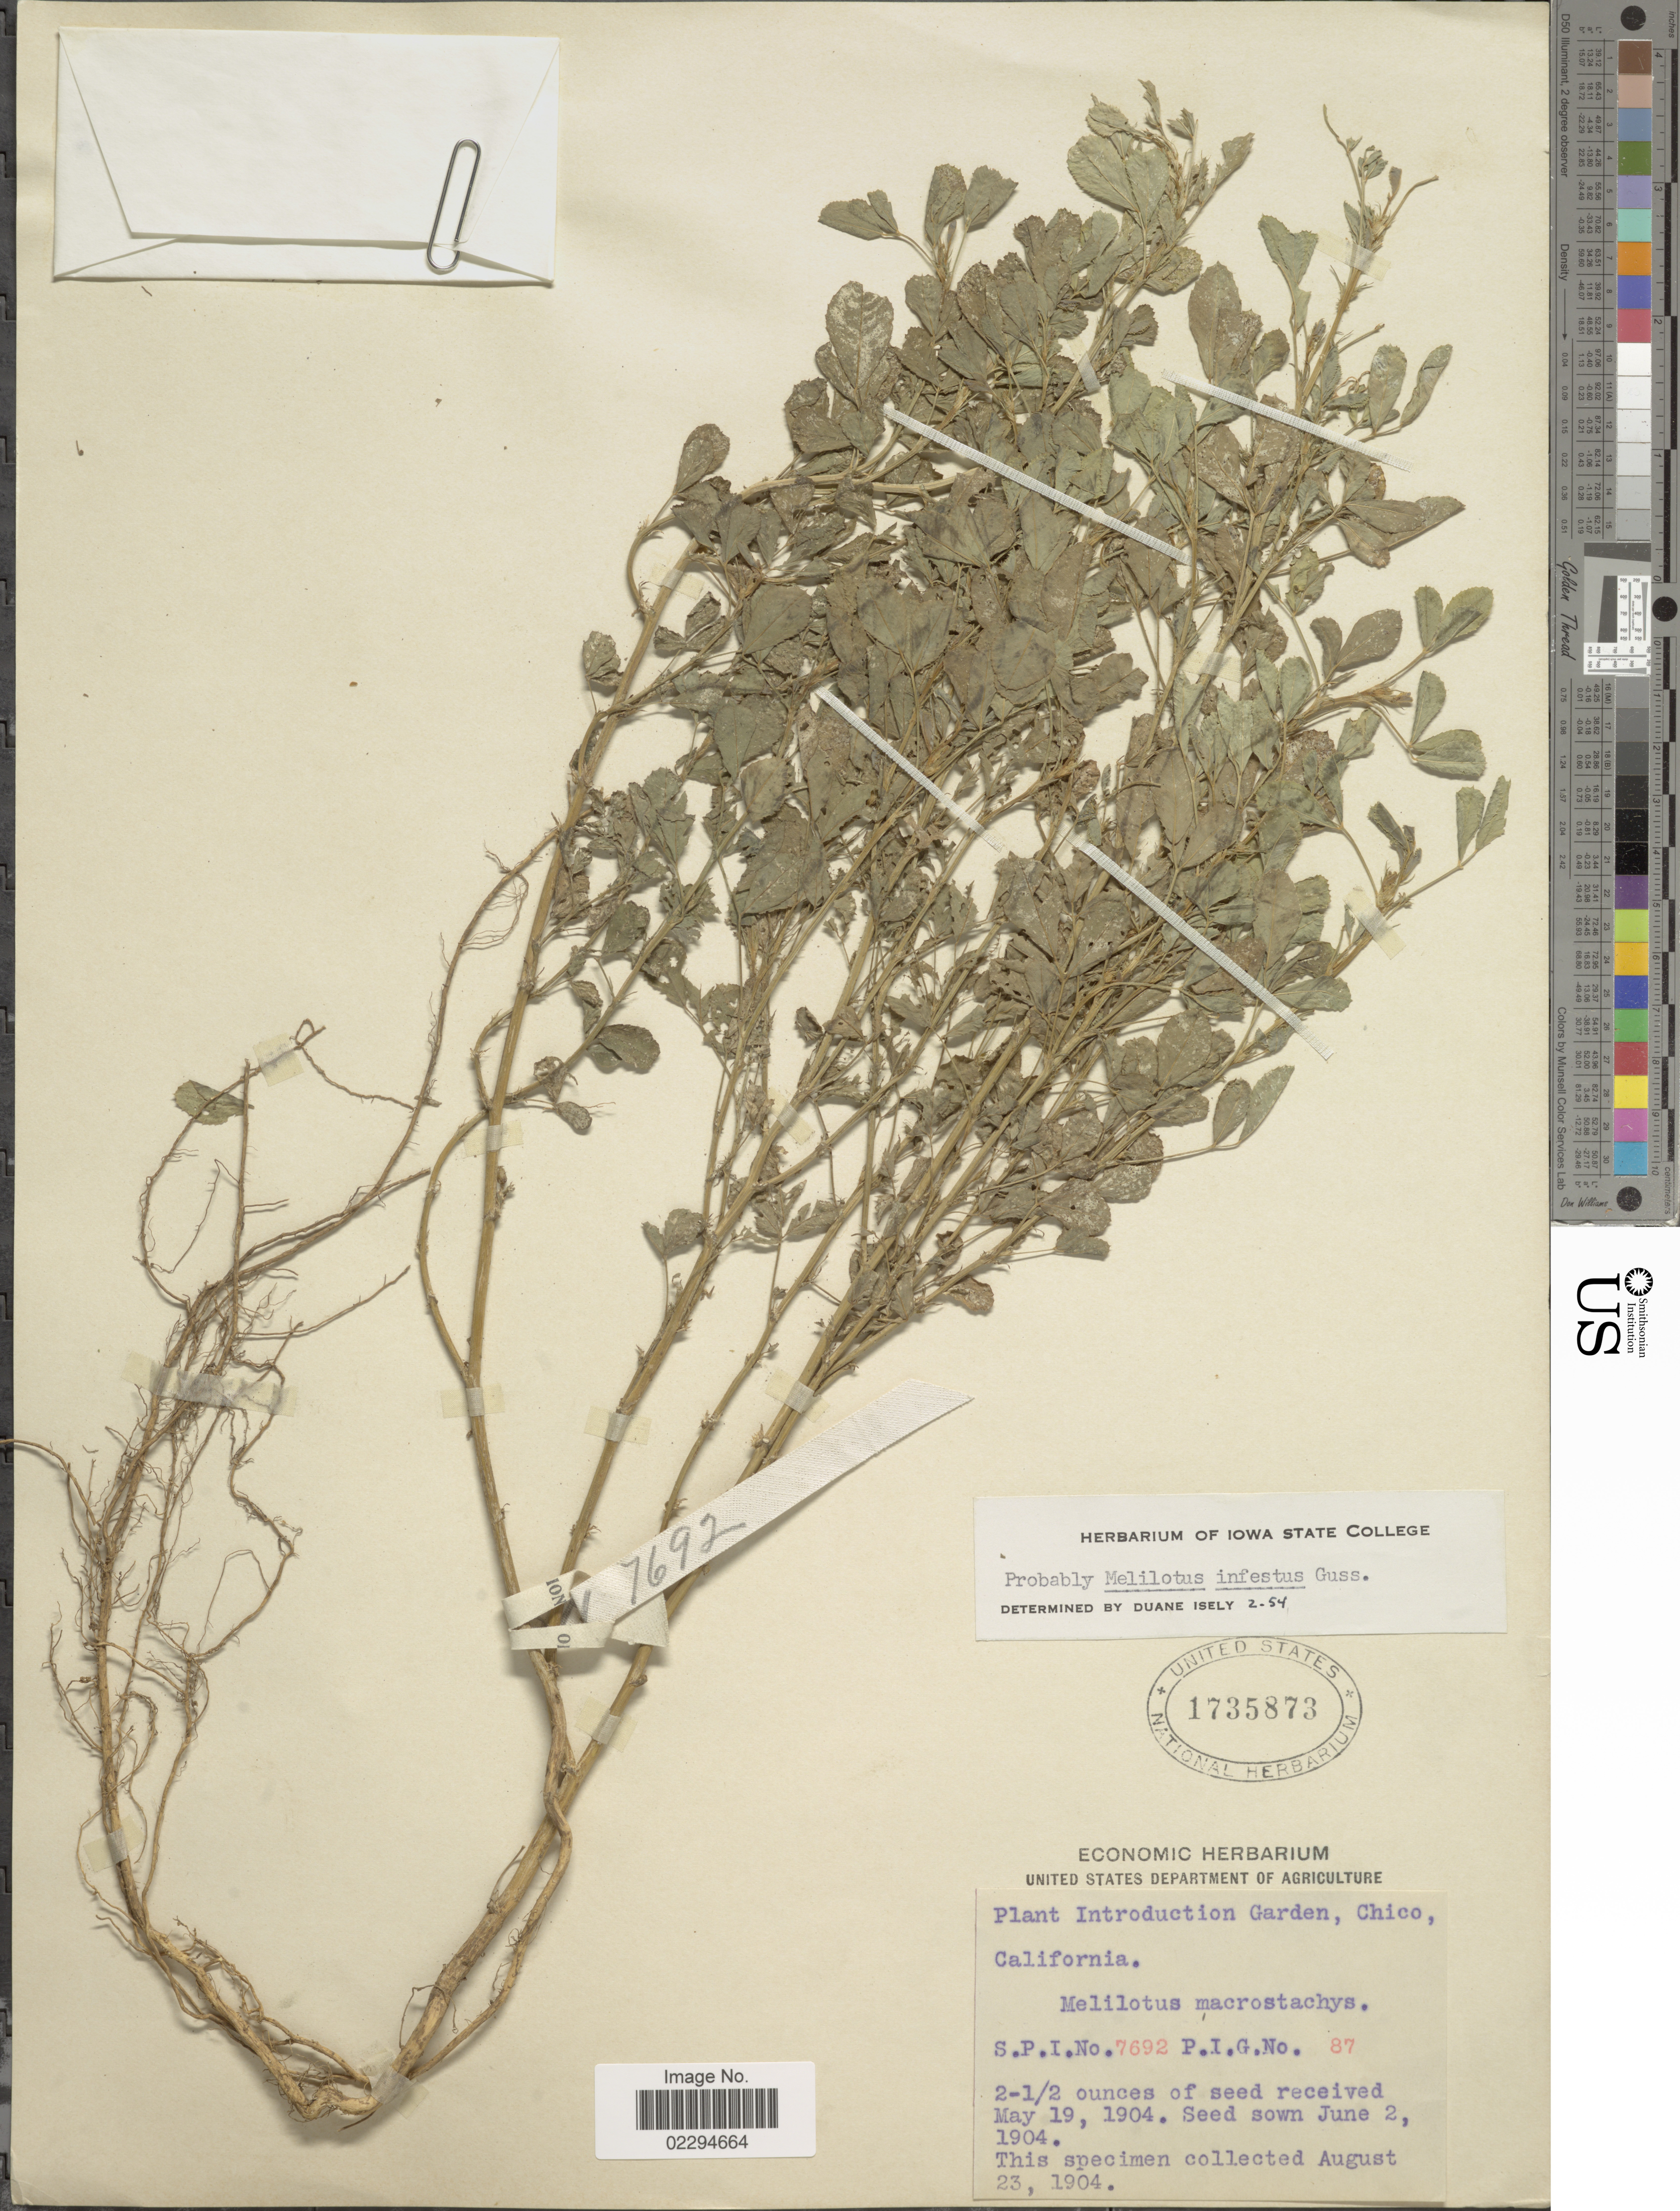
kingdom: Plantae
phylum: Tracheophyta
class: Magnoliopsida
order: Fabales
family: Fabaceae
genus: Melilotus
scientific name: Melilotus infestus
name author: Gussone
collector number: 7692/87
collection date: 1904-08-23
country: United States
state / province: California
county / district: Butte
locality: Introduction Garden, Chico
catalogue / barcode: US 1735873